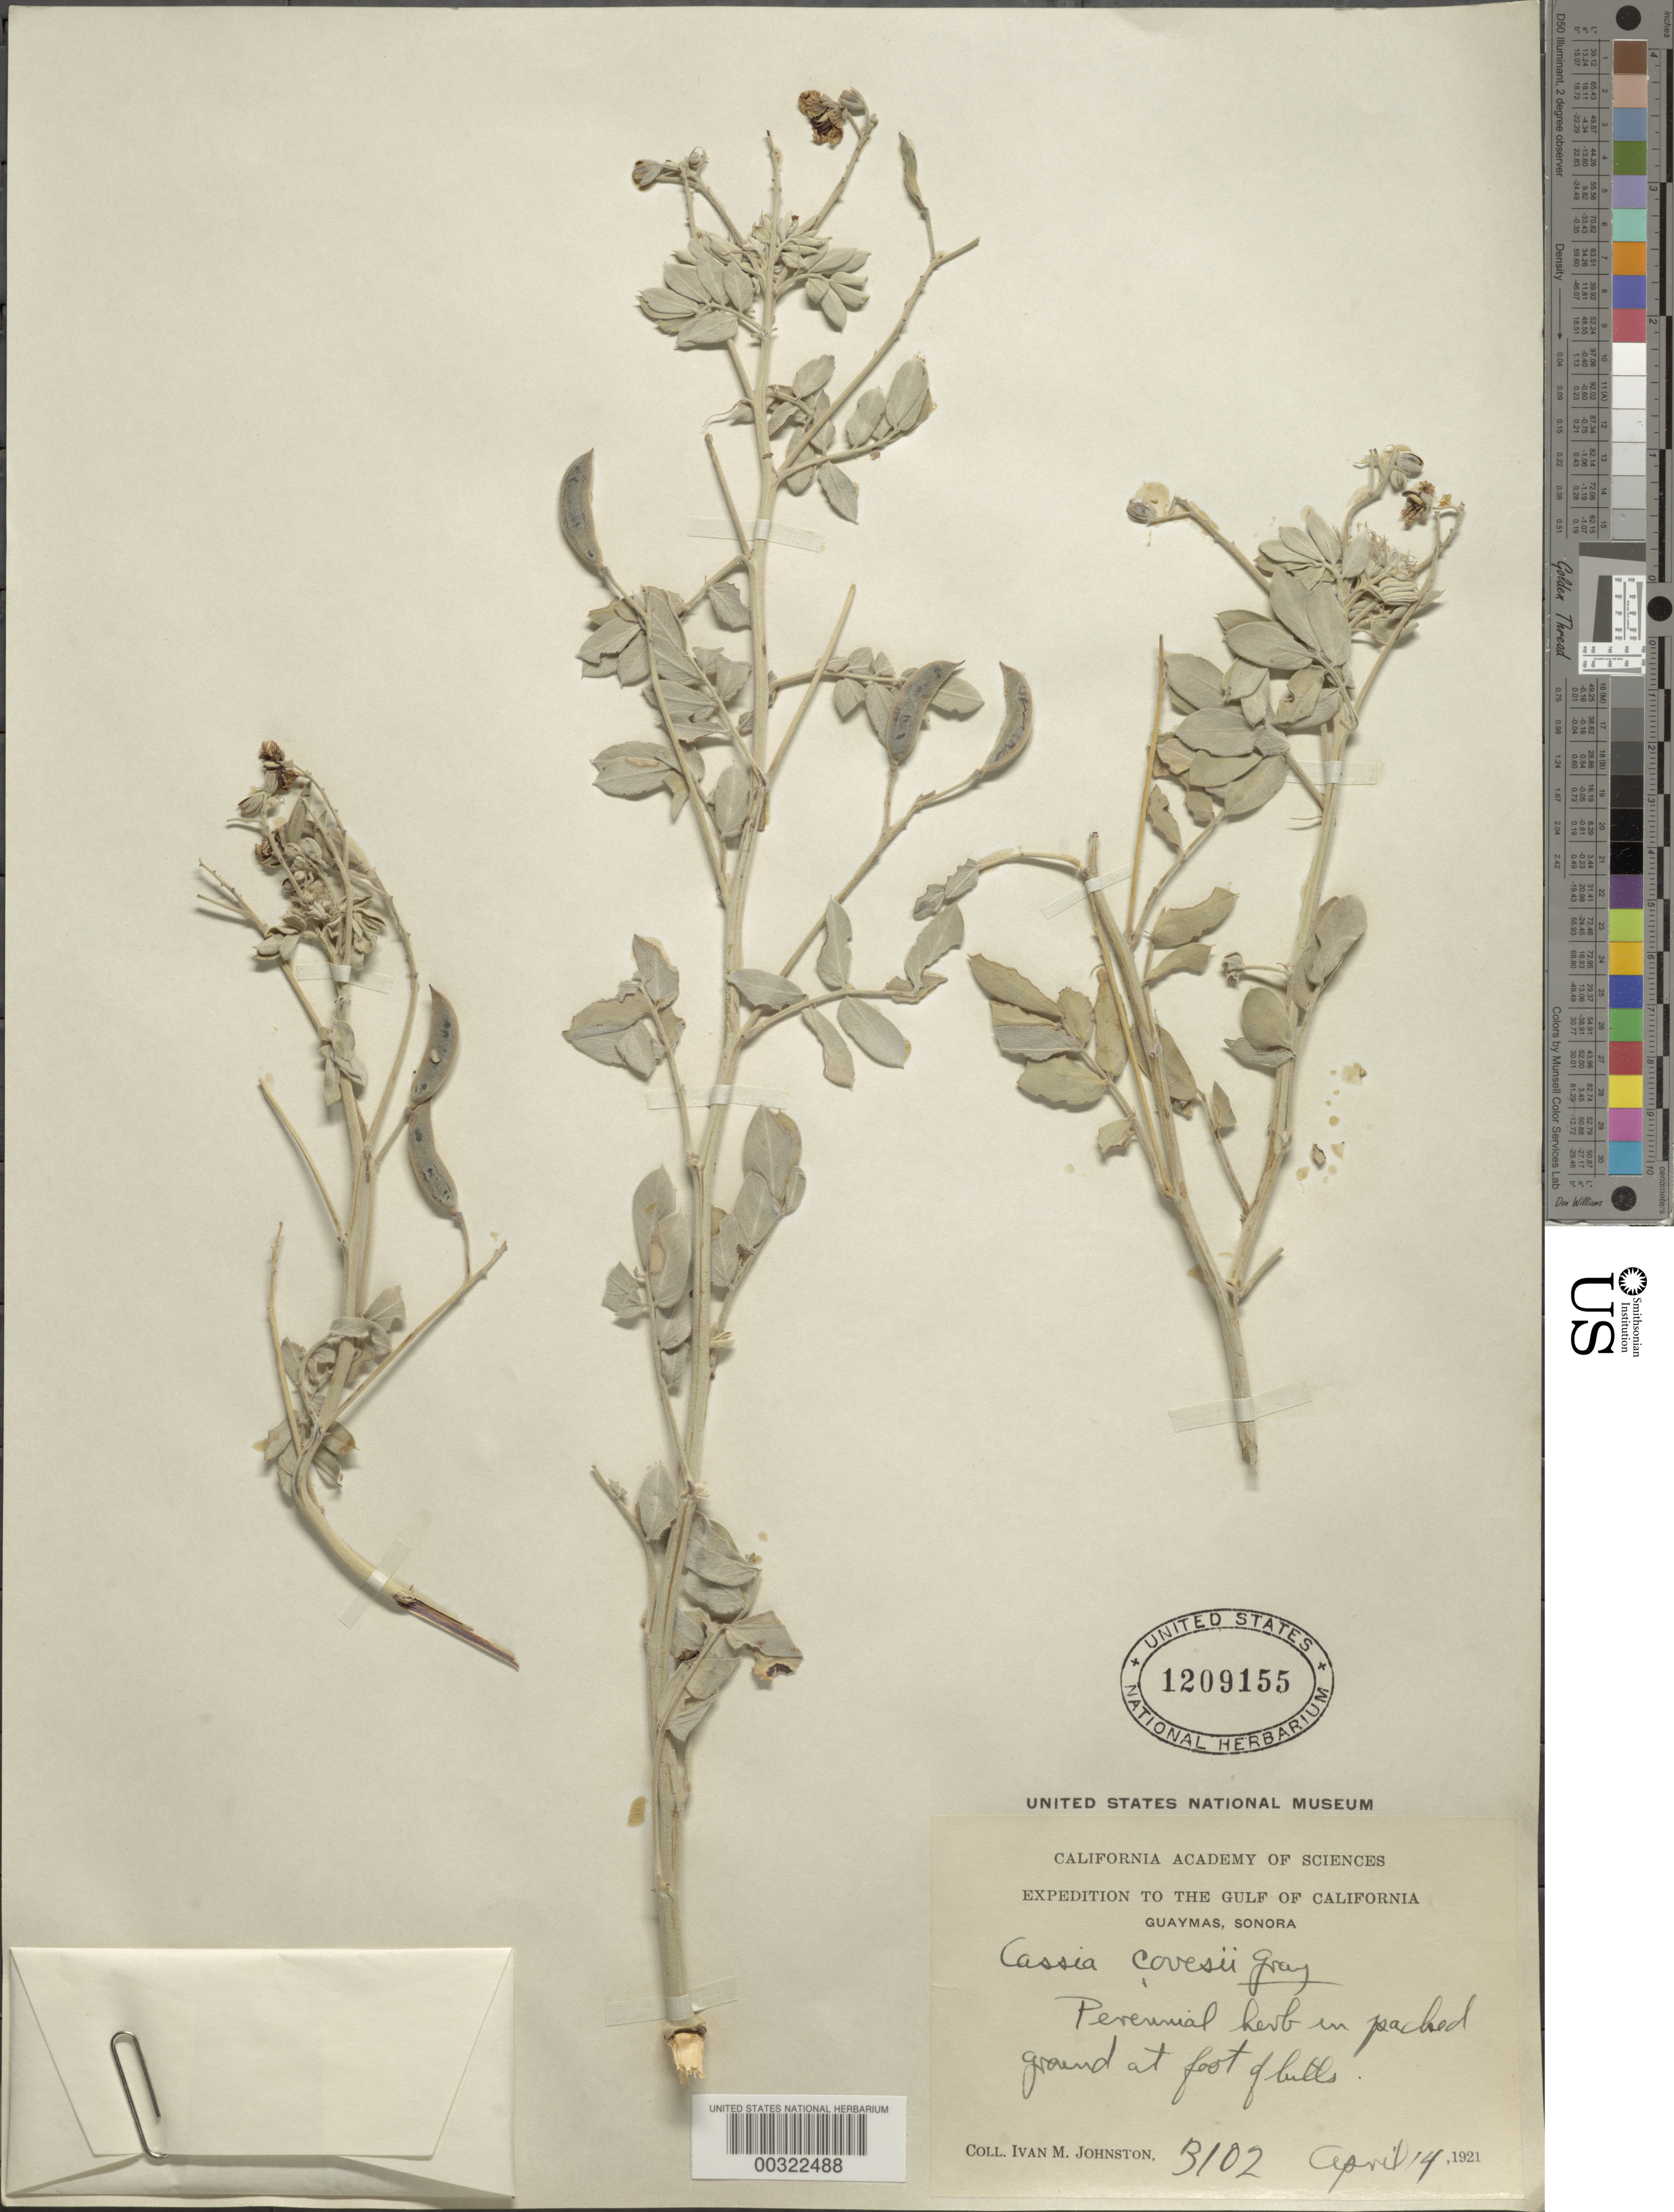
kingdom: Plantae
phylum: Tracheophyta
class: Magnoliopsida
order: Fabales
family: Fabaceae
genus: Senna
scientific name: Senna covesii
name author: (A. Gray) H.S. Irwin & Barneby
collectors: I.M. Johnston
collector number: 3102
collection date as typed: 14 Apr 1921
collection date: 1921-04-14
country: Mexico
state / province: Sonora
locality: Guaymas, at foot of hills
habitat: In packed ground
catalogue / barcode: US 1209155